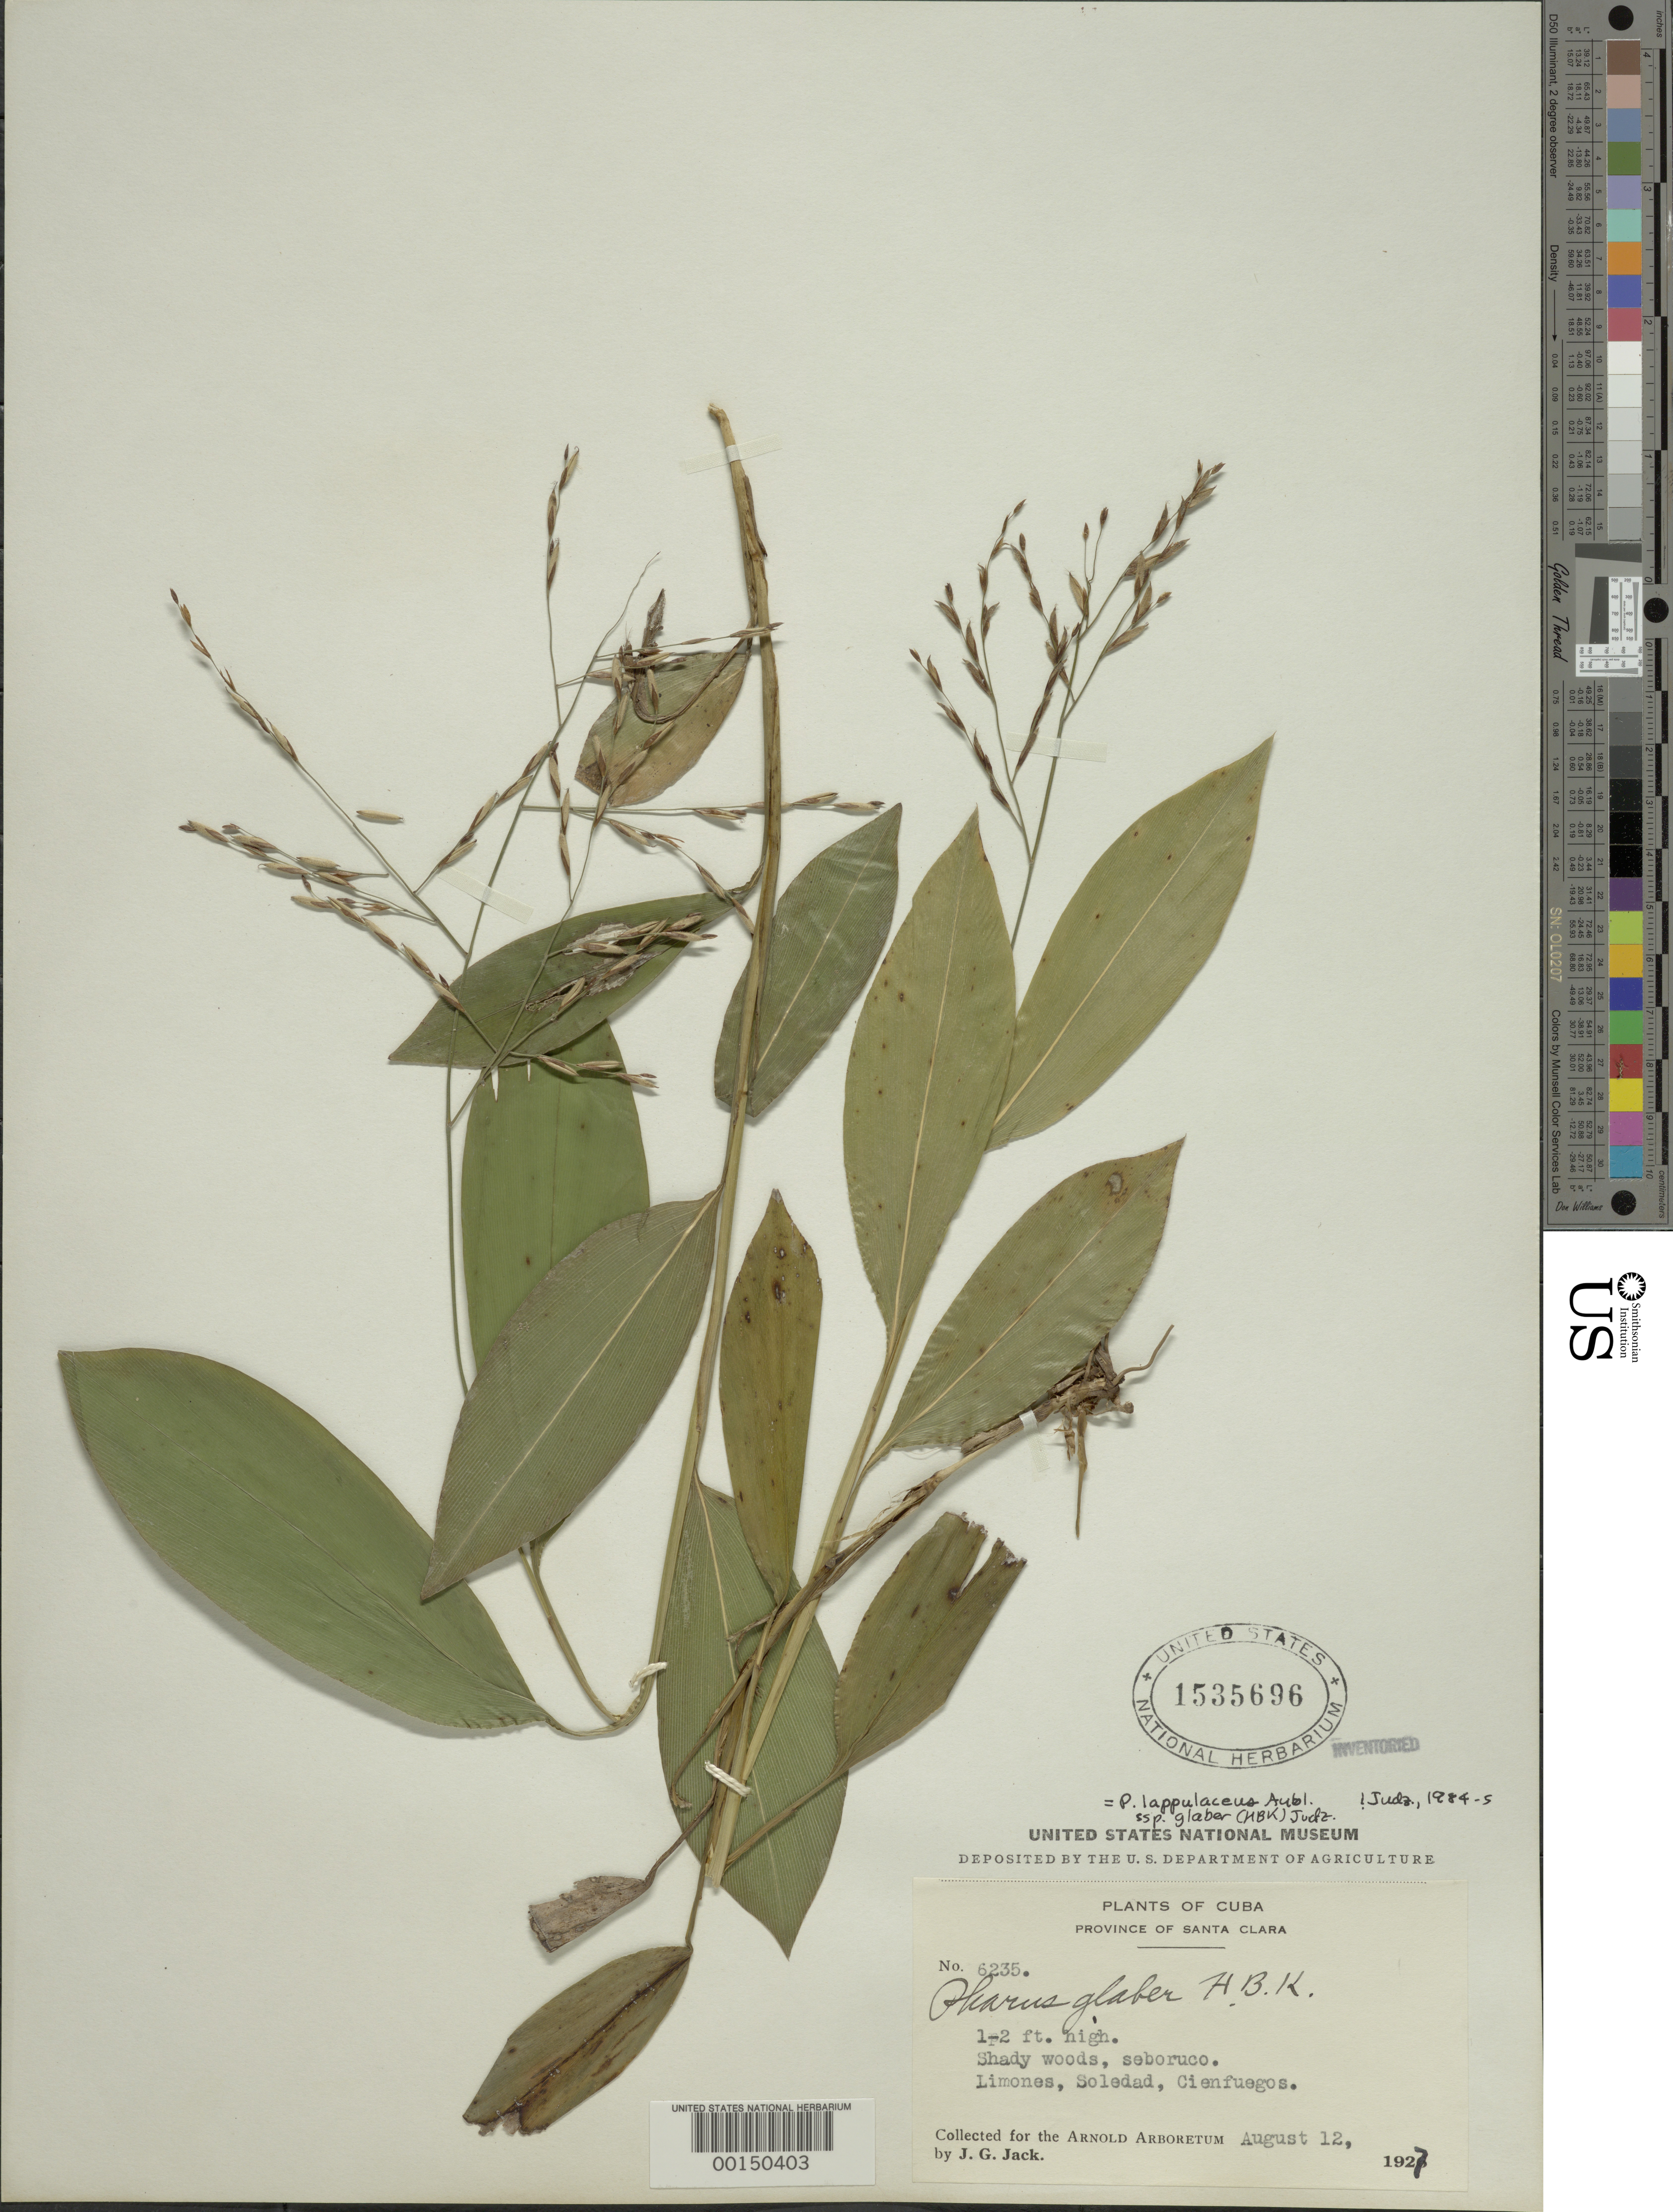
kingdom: Plantae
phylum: Tracheophyta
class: Liliopsida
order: Poales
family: Poaceae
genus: Pharus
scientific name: Pharus lappulaceus subsp. glaber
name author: (Kunth) Judz.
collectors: J. G. Jack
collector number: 6235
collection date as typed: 12 Aug 1927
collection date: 1927-08-12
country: Cuba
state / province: Las Villas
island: Greater Antilles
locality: Soledad, limones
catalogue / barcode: US 1535696